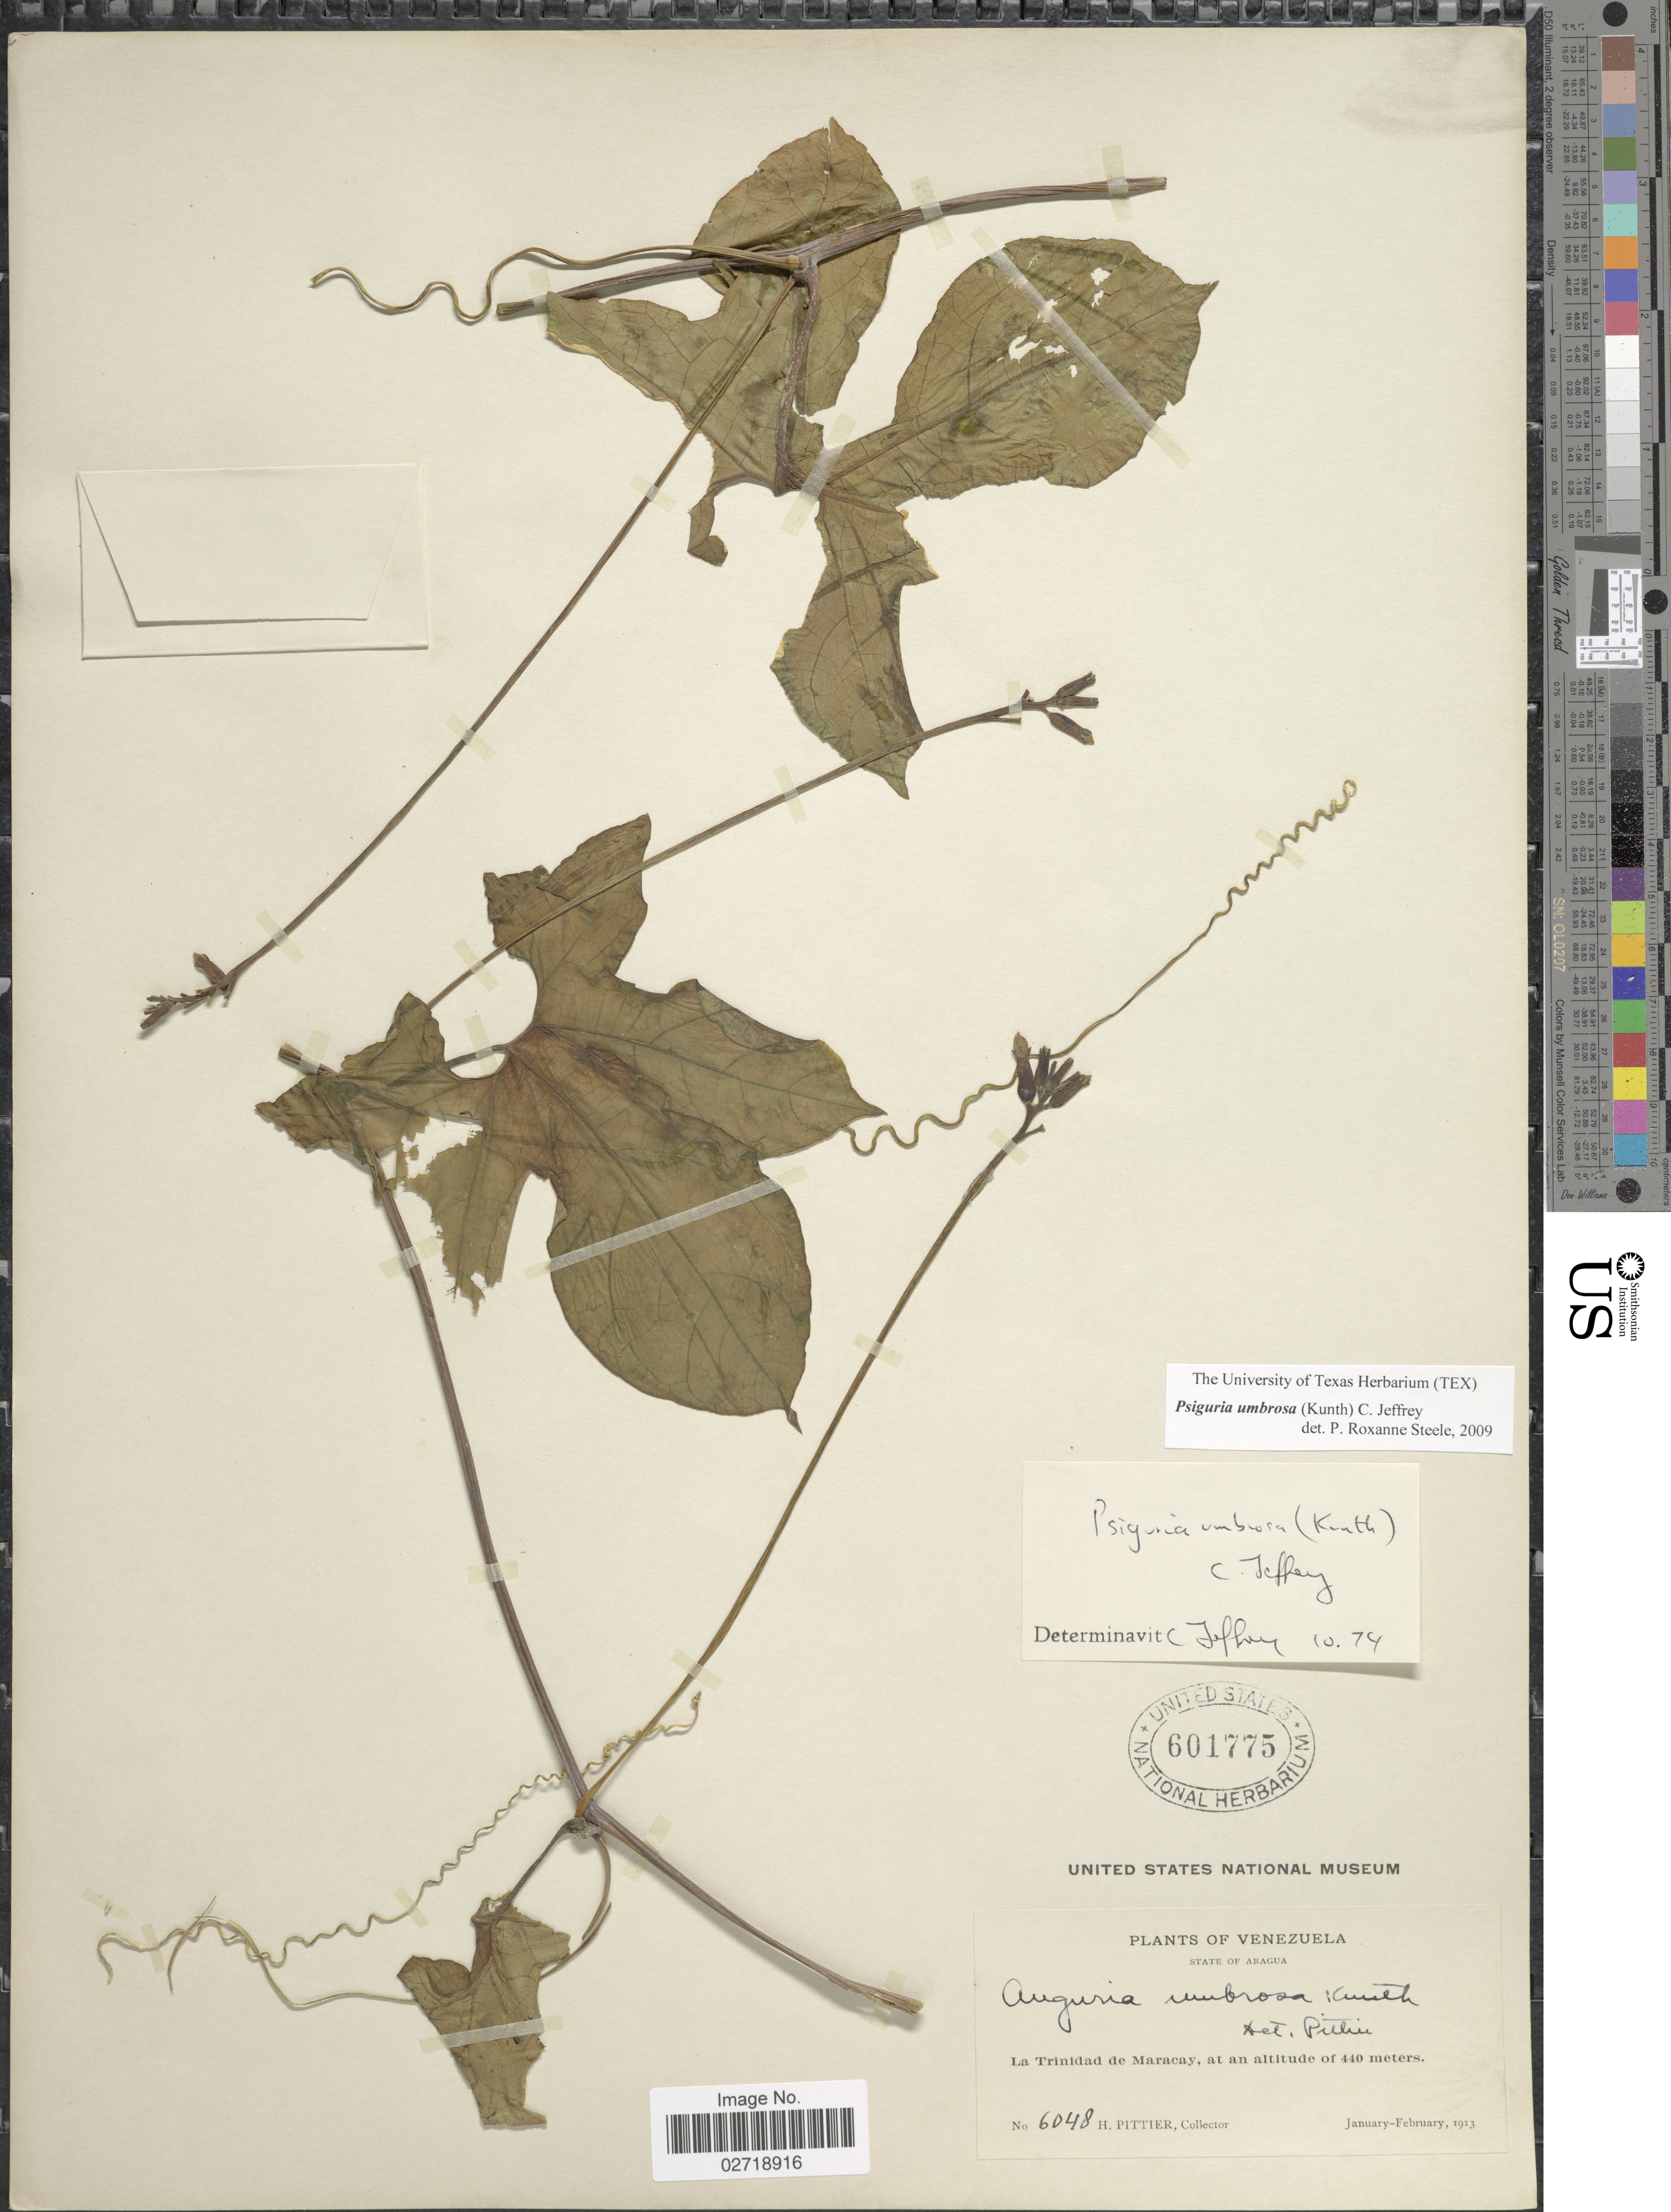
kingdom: Plantae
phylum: Tracheophyta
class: Magnoliopsida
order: Cucurbitales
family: Cucurbitaceae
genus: Psiguria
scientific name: Psiguria umbrosa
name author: (Kunth) C. Jeffrey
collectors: H. F. Pittier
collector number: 6048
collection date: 1913-01/1913-02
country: Venezuela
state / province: Aragua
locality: La Trinidad de Maracay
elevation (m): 440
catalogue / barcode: US 601775